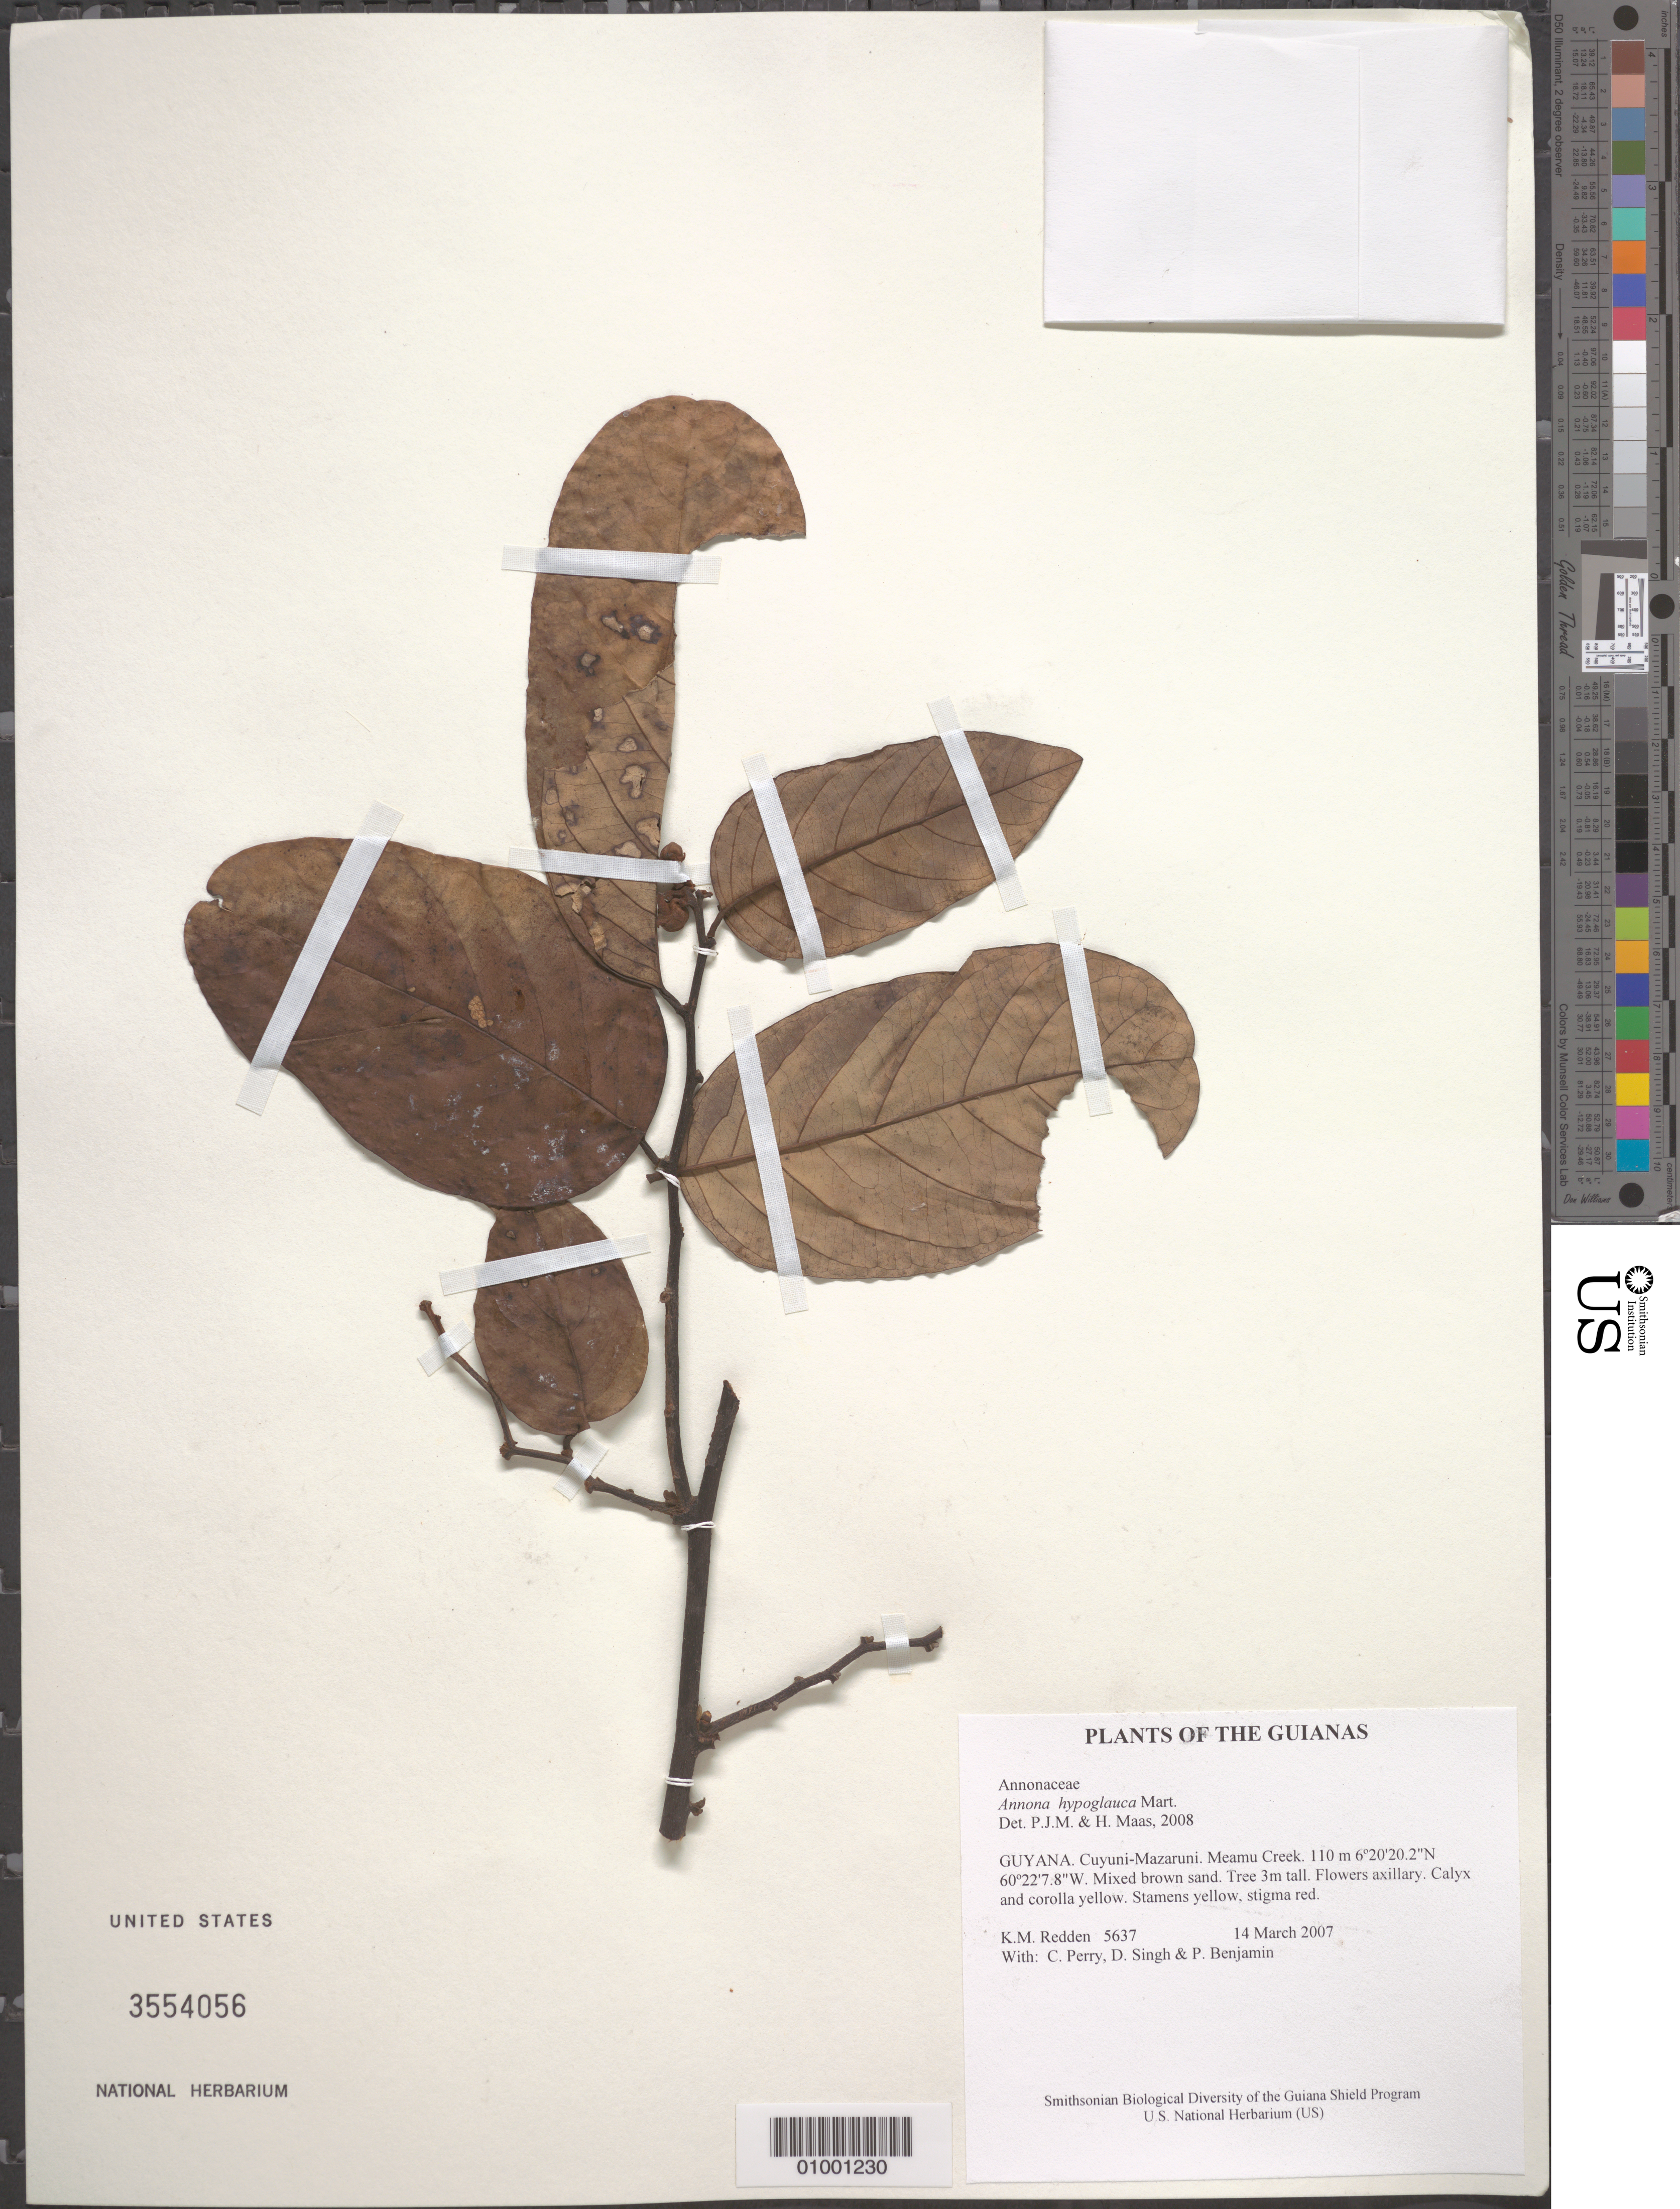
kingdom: Plantae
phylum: Tracheophyta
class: Magnoliopsida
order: Magnoliales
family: Annonaceae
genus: Annona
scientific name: Annona hypoglauca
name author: Mart.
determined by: Maas, Paul J.; Maas, H.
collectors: K. M. Redden, C. Perry, D. Singh & P. Benjamin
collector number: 5637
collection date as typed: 14 March 2007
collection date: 2007-03-14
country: Guyana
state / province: Cuyuni-Mazaruni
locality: Meamu Creek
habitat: Mixed brown sand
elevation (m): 110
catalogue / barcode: US 3554056